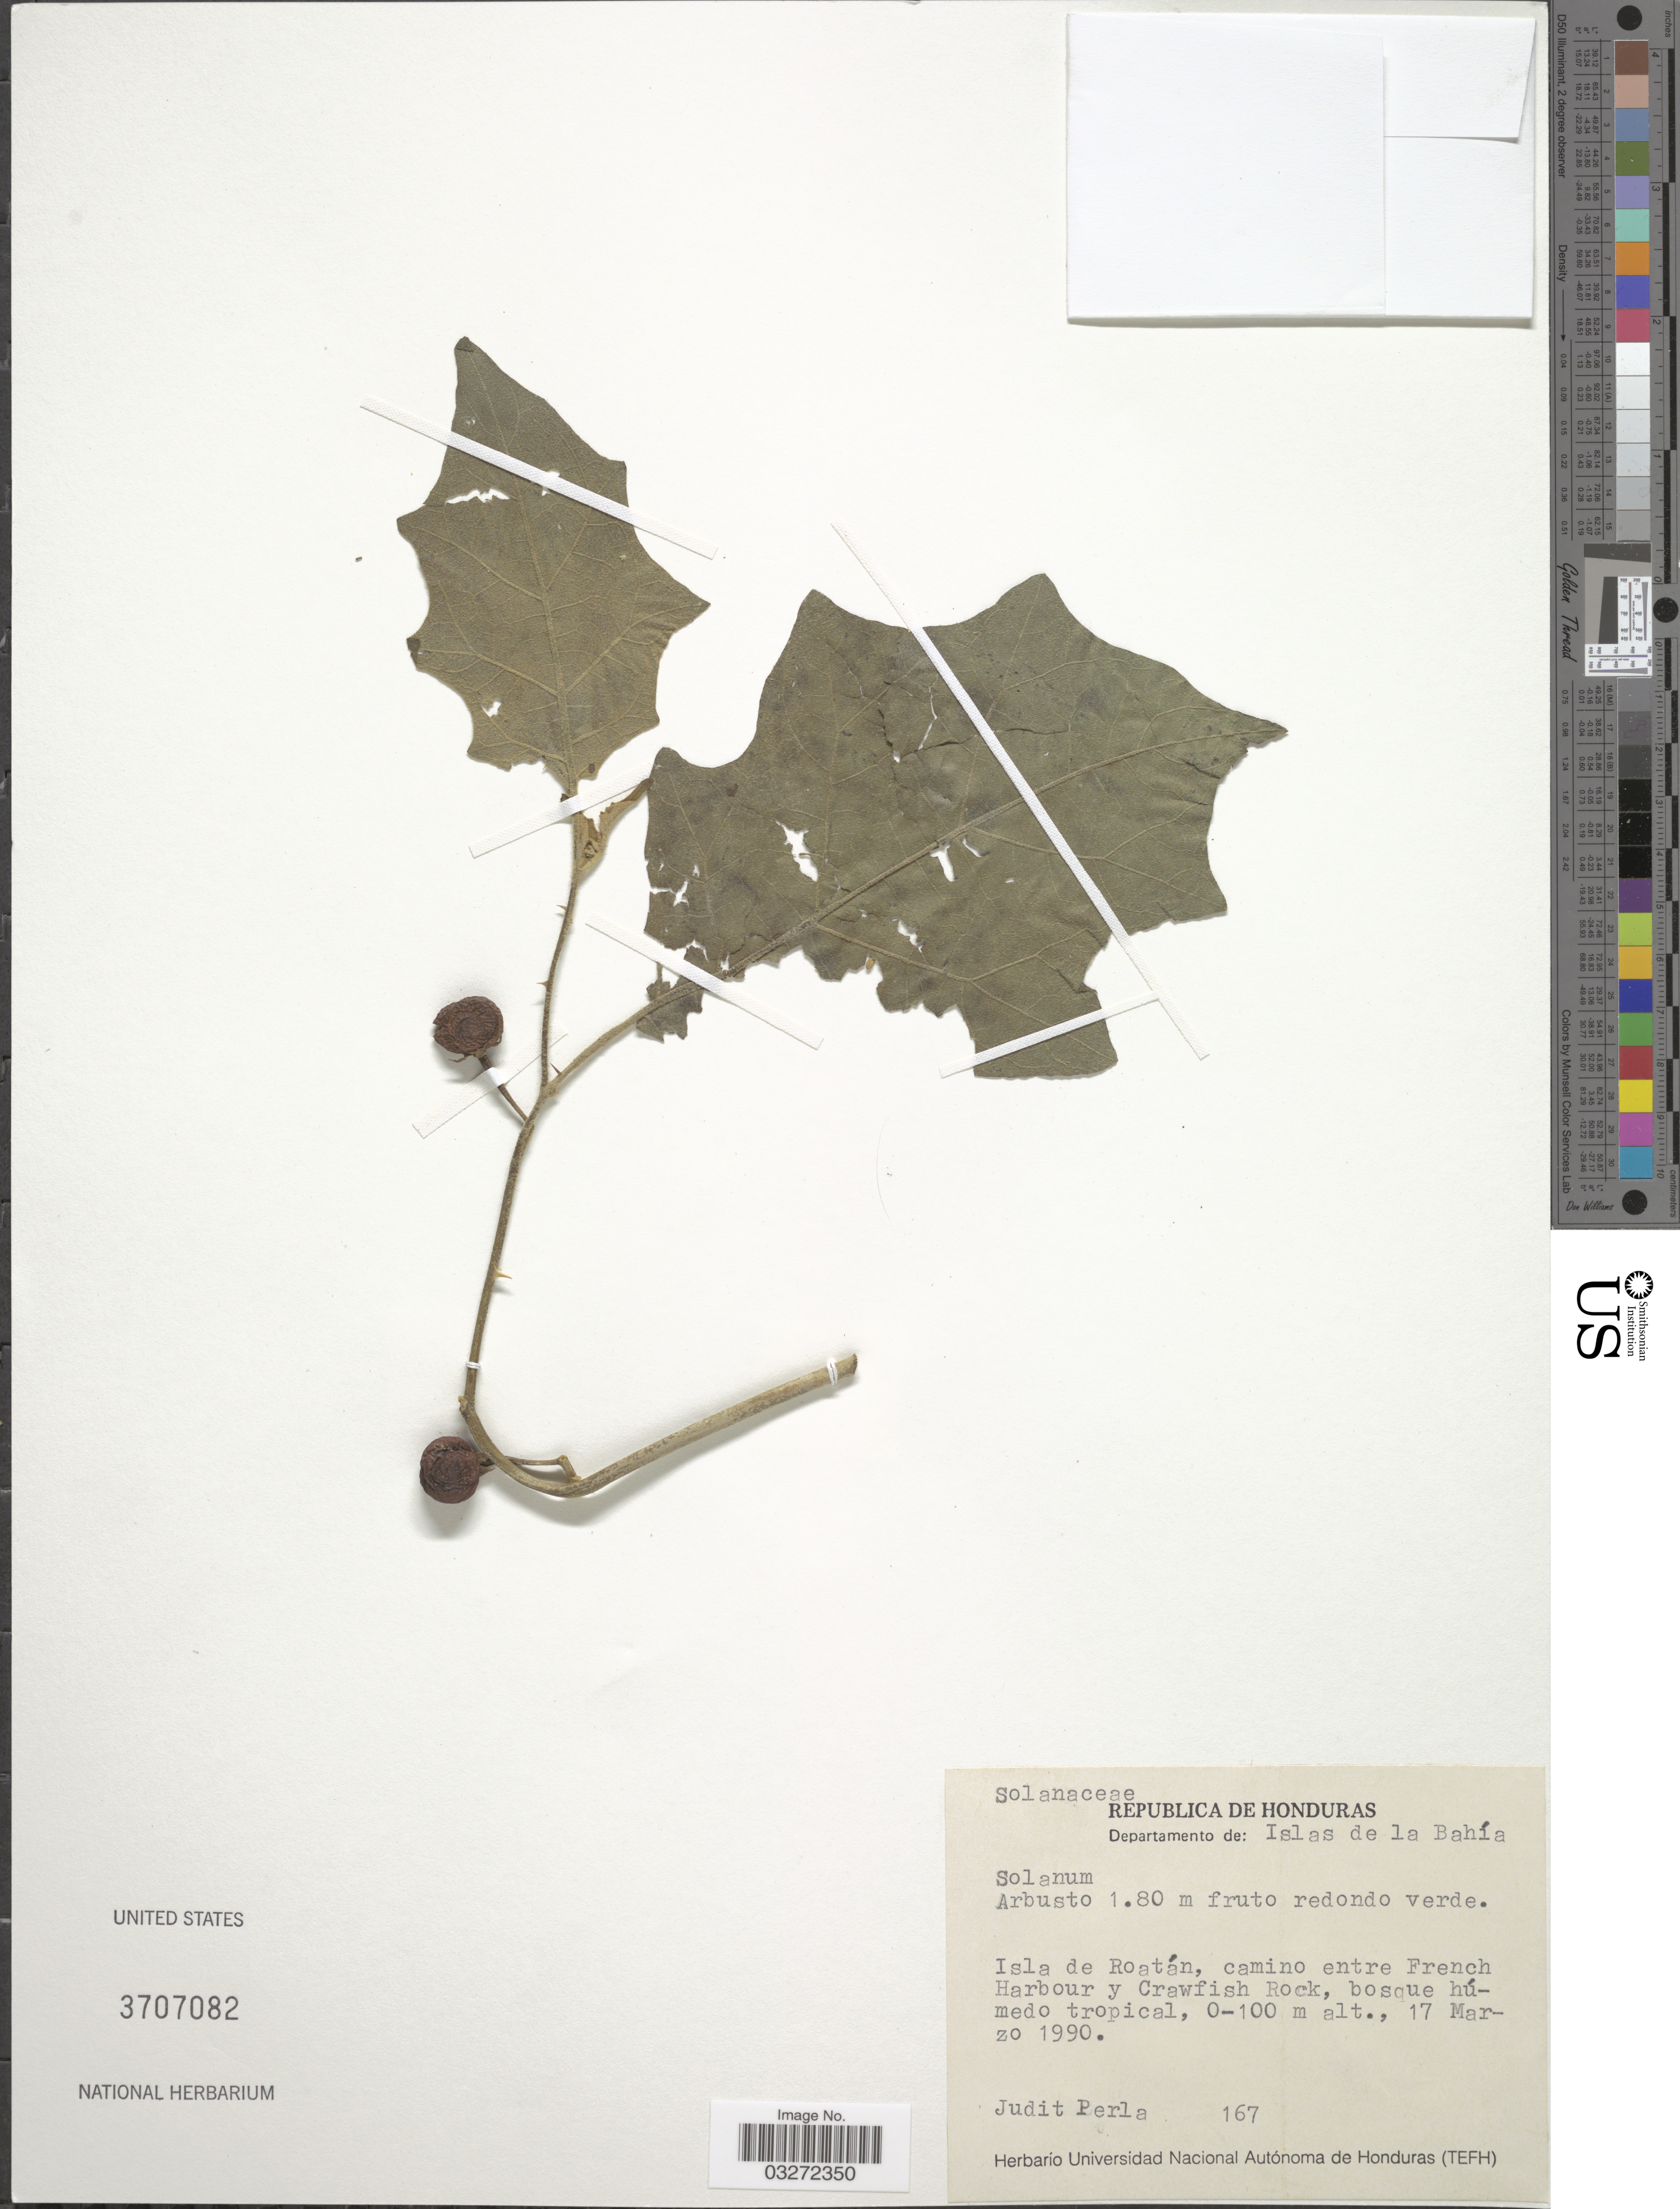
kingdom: Plantae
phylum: Tracheophyta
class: Magnoliopsida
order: Solanales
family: Solanaceae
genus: Solanum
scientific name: Solanum sp.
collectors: J. Perla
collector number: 167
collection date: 1990-03-17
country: Honduras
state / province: Islas de la Bahía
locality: Departamento de: Islas de la Bahía, Isla de Roatán, camino entre French Harbour y Crawfish Rock.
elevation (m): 0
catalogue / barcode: US 3707082